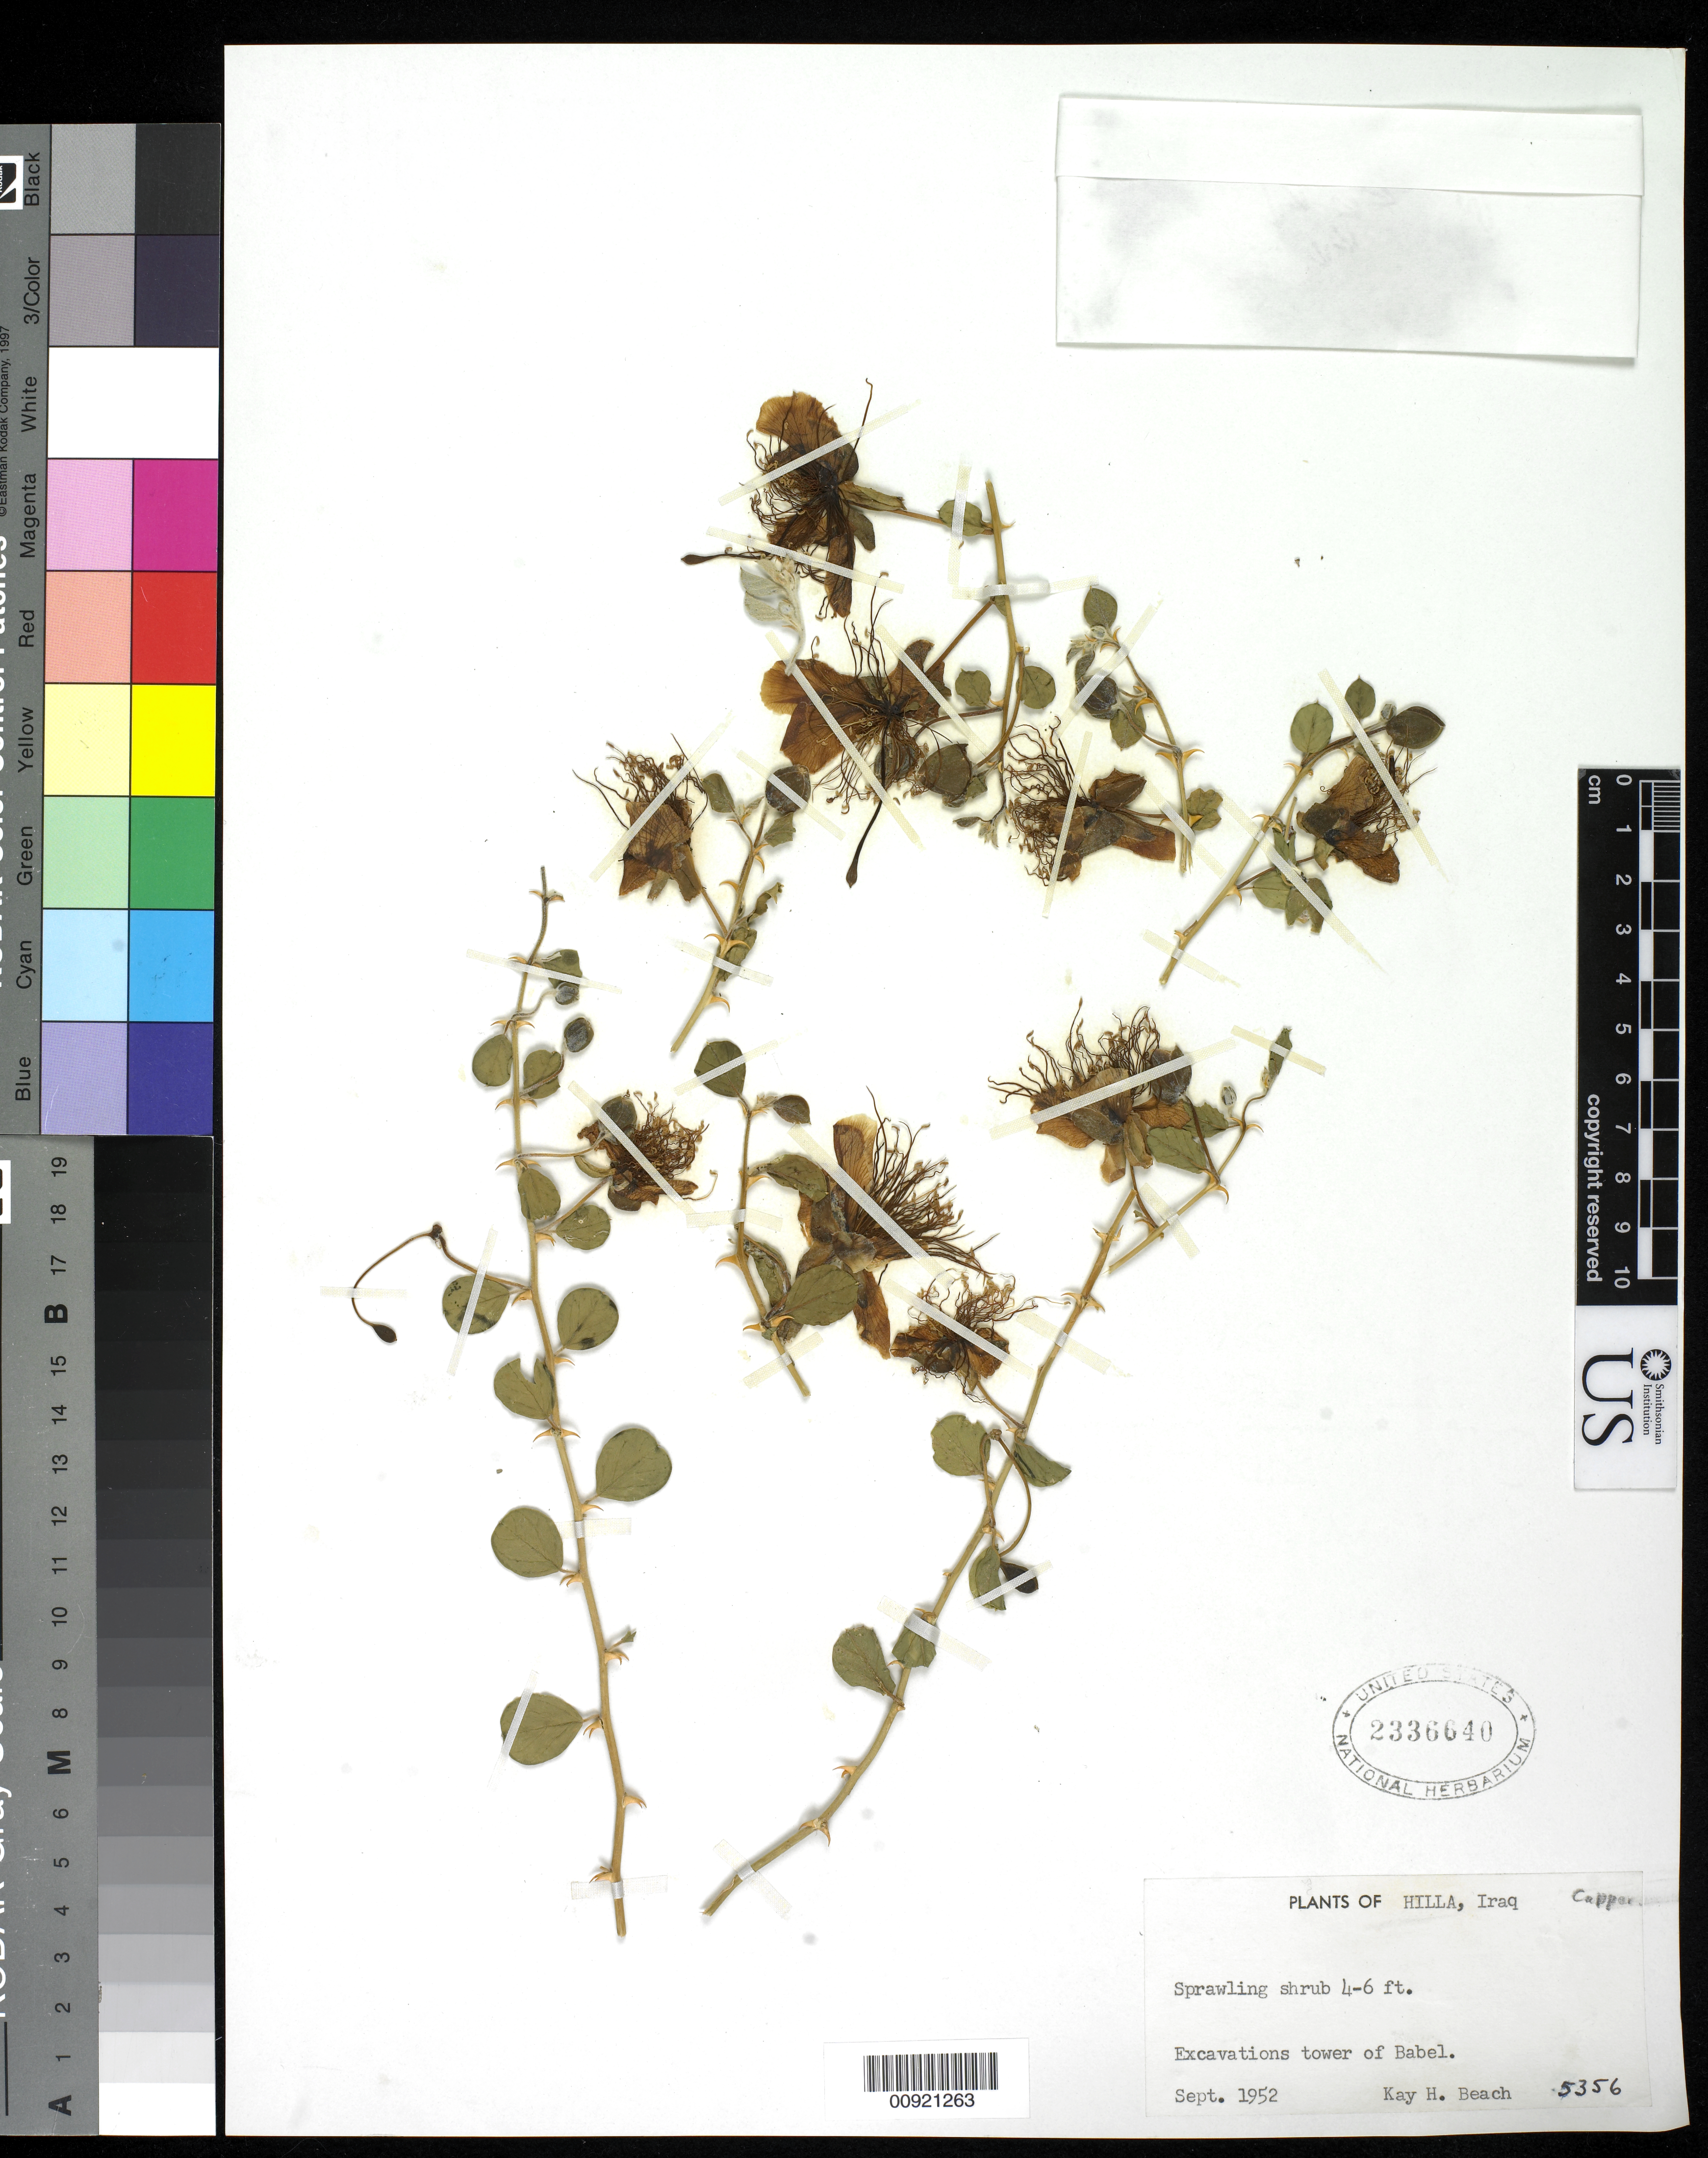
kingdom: Plantae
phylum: Tracheophyta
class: Magnoliopsida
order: Brassicales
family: Capparaceae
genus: Capparis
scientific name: Capparis spinosa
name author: L.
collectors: K. H. Beach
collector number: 5356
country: Iraq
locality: Excavations Tower of Babel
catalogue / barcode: US 2336640